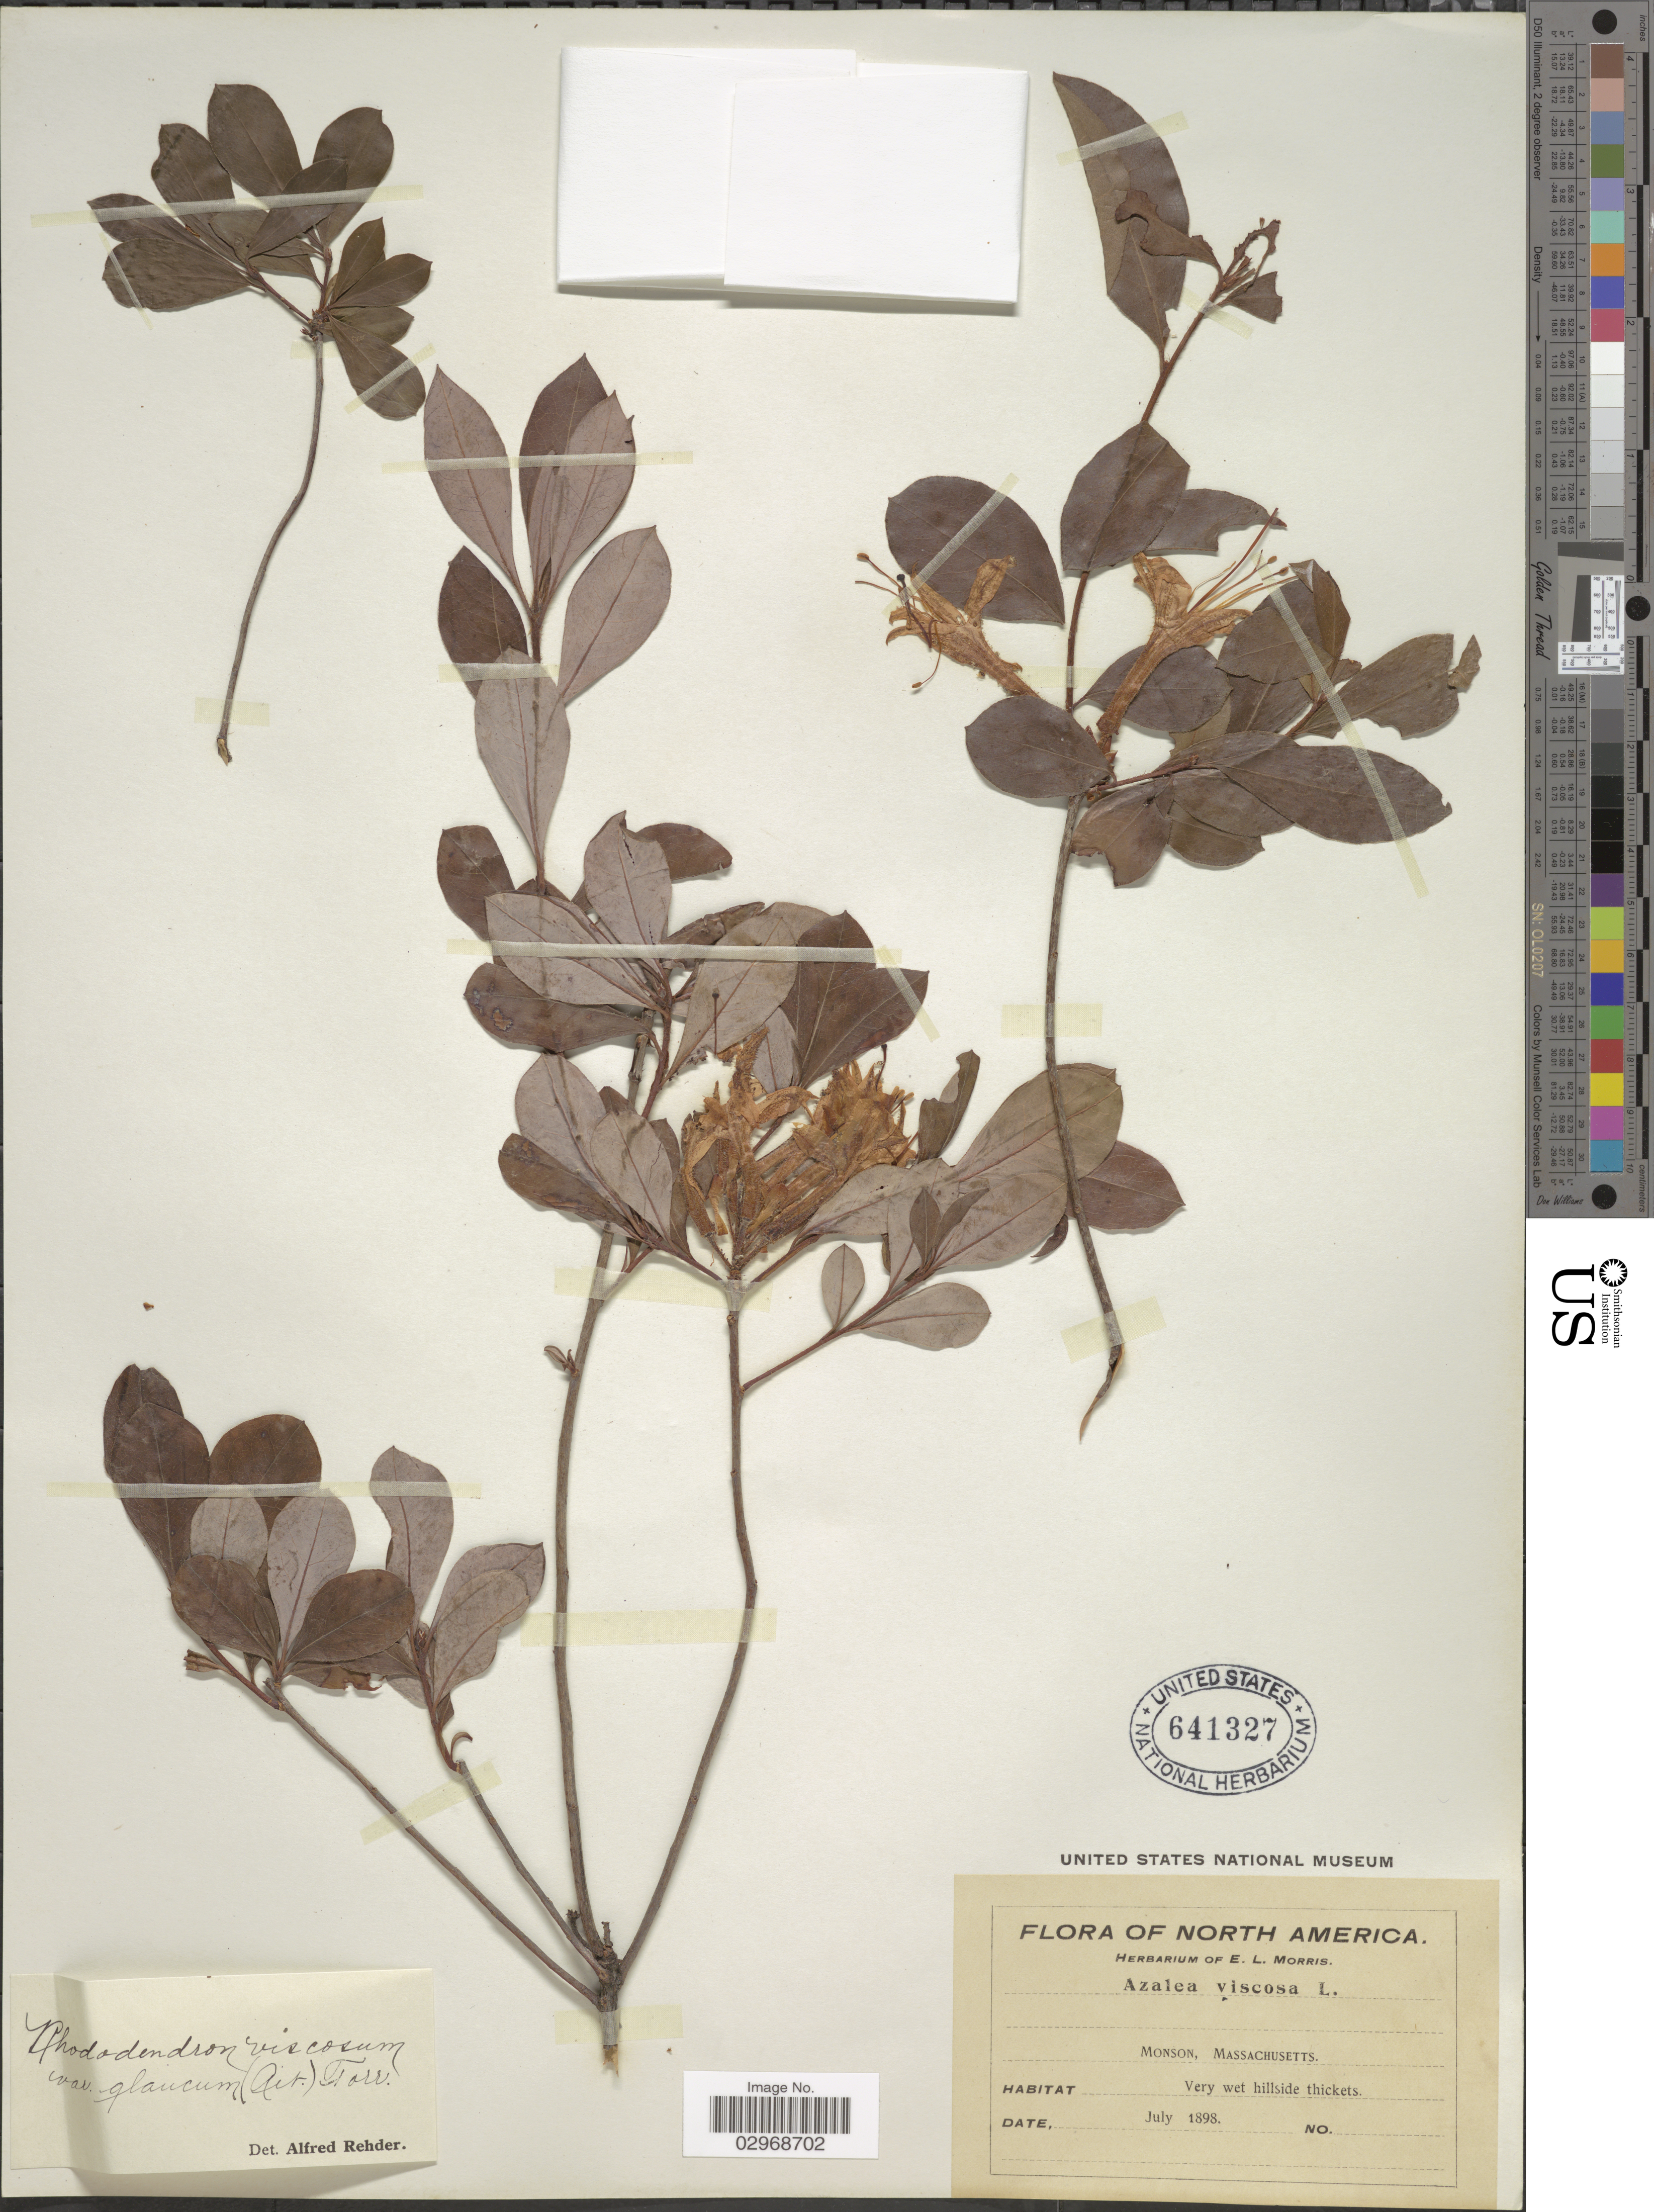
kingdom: Plantae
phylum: Tracheophyta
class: Magnoliopsida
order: Ericales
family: Ericaceae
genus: Rhododendron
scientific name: Rhododendron viscosum var. glaucum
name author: (Aiton) Torr.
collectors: ex herb. E.L. Morris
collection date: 1898-07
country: United States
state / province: Massachusetts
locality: Monson.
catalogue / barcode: US 641327